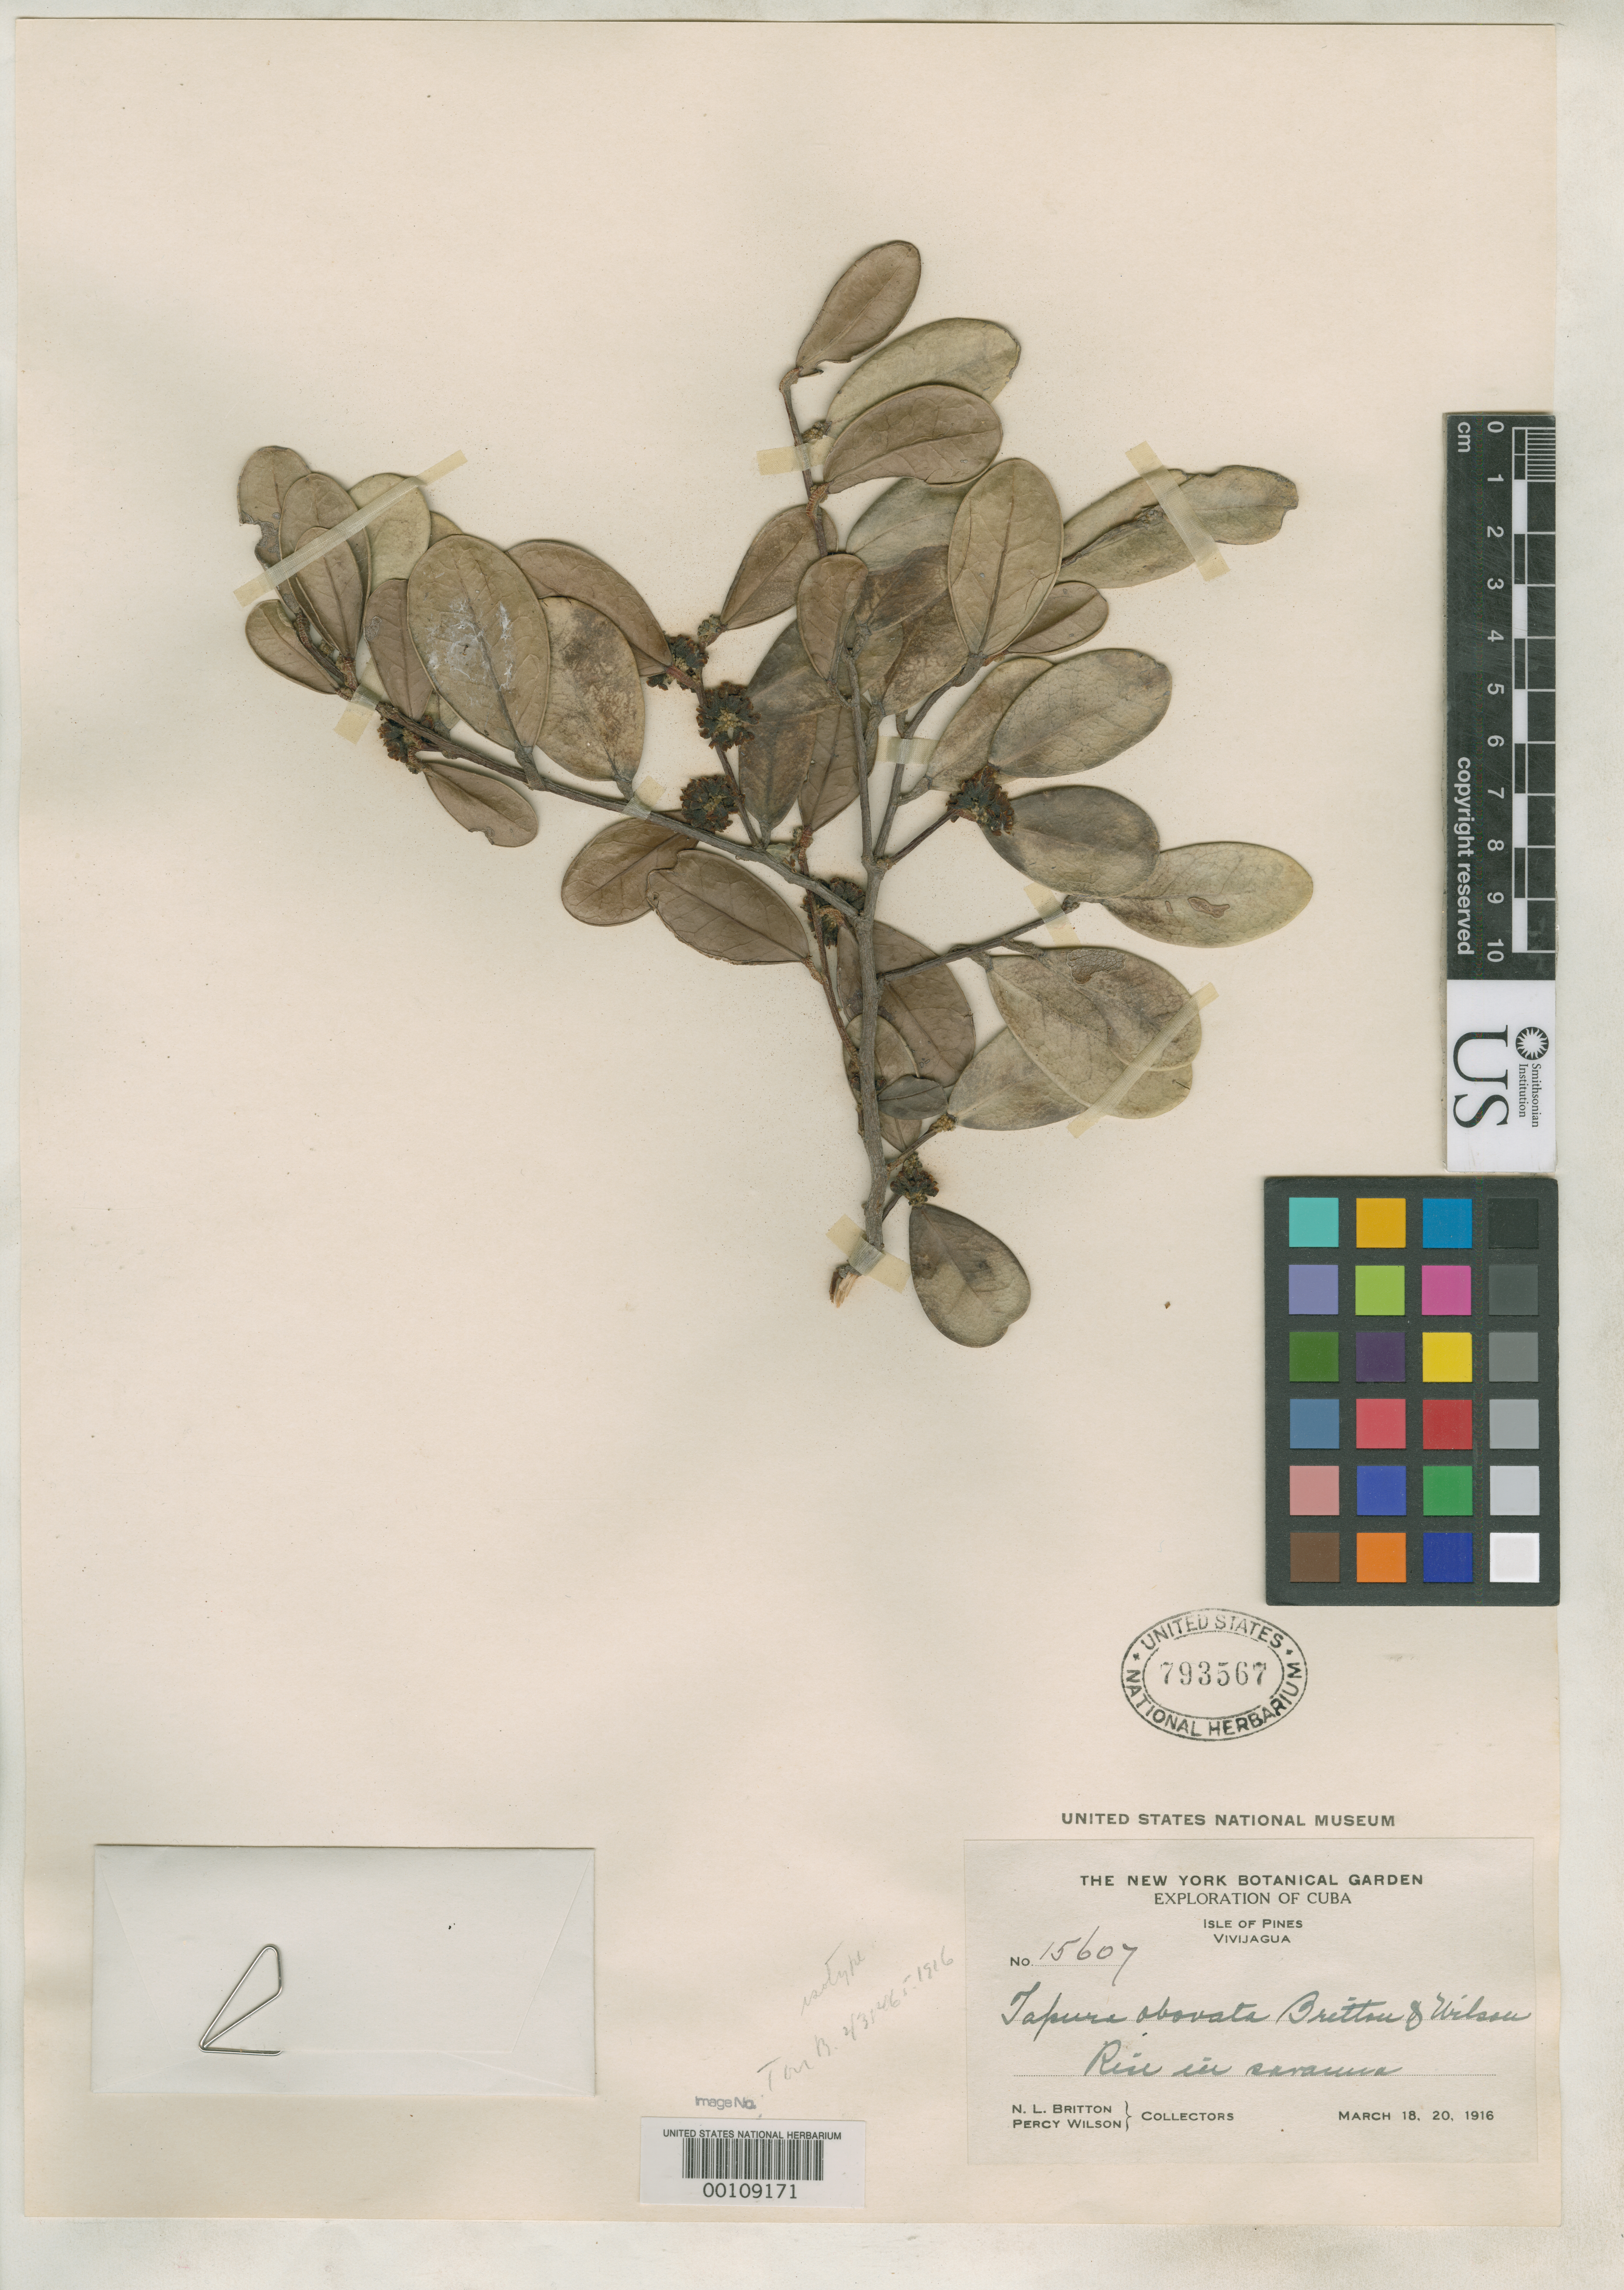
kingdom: Plantae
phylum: Tracheophyta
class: Magnoliopsida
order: Malpighiales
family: Dichapetalaceae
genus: Tapura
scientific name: Tapura obovata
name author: Britton & P. Wilson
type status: Isotype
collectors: N. Britton & P. Wilson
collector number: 15607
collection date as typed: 18 Mar 1916 and 20 Mar 1916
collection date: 1916-03-18,1916-03-20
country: Cuba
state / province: Isla de La Juventud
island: Isla de La Juventud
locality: Vivijagua.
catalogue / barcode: US 793567